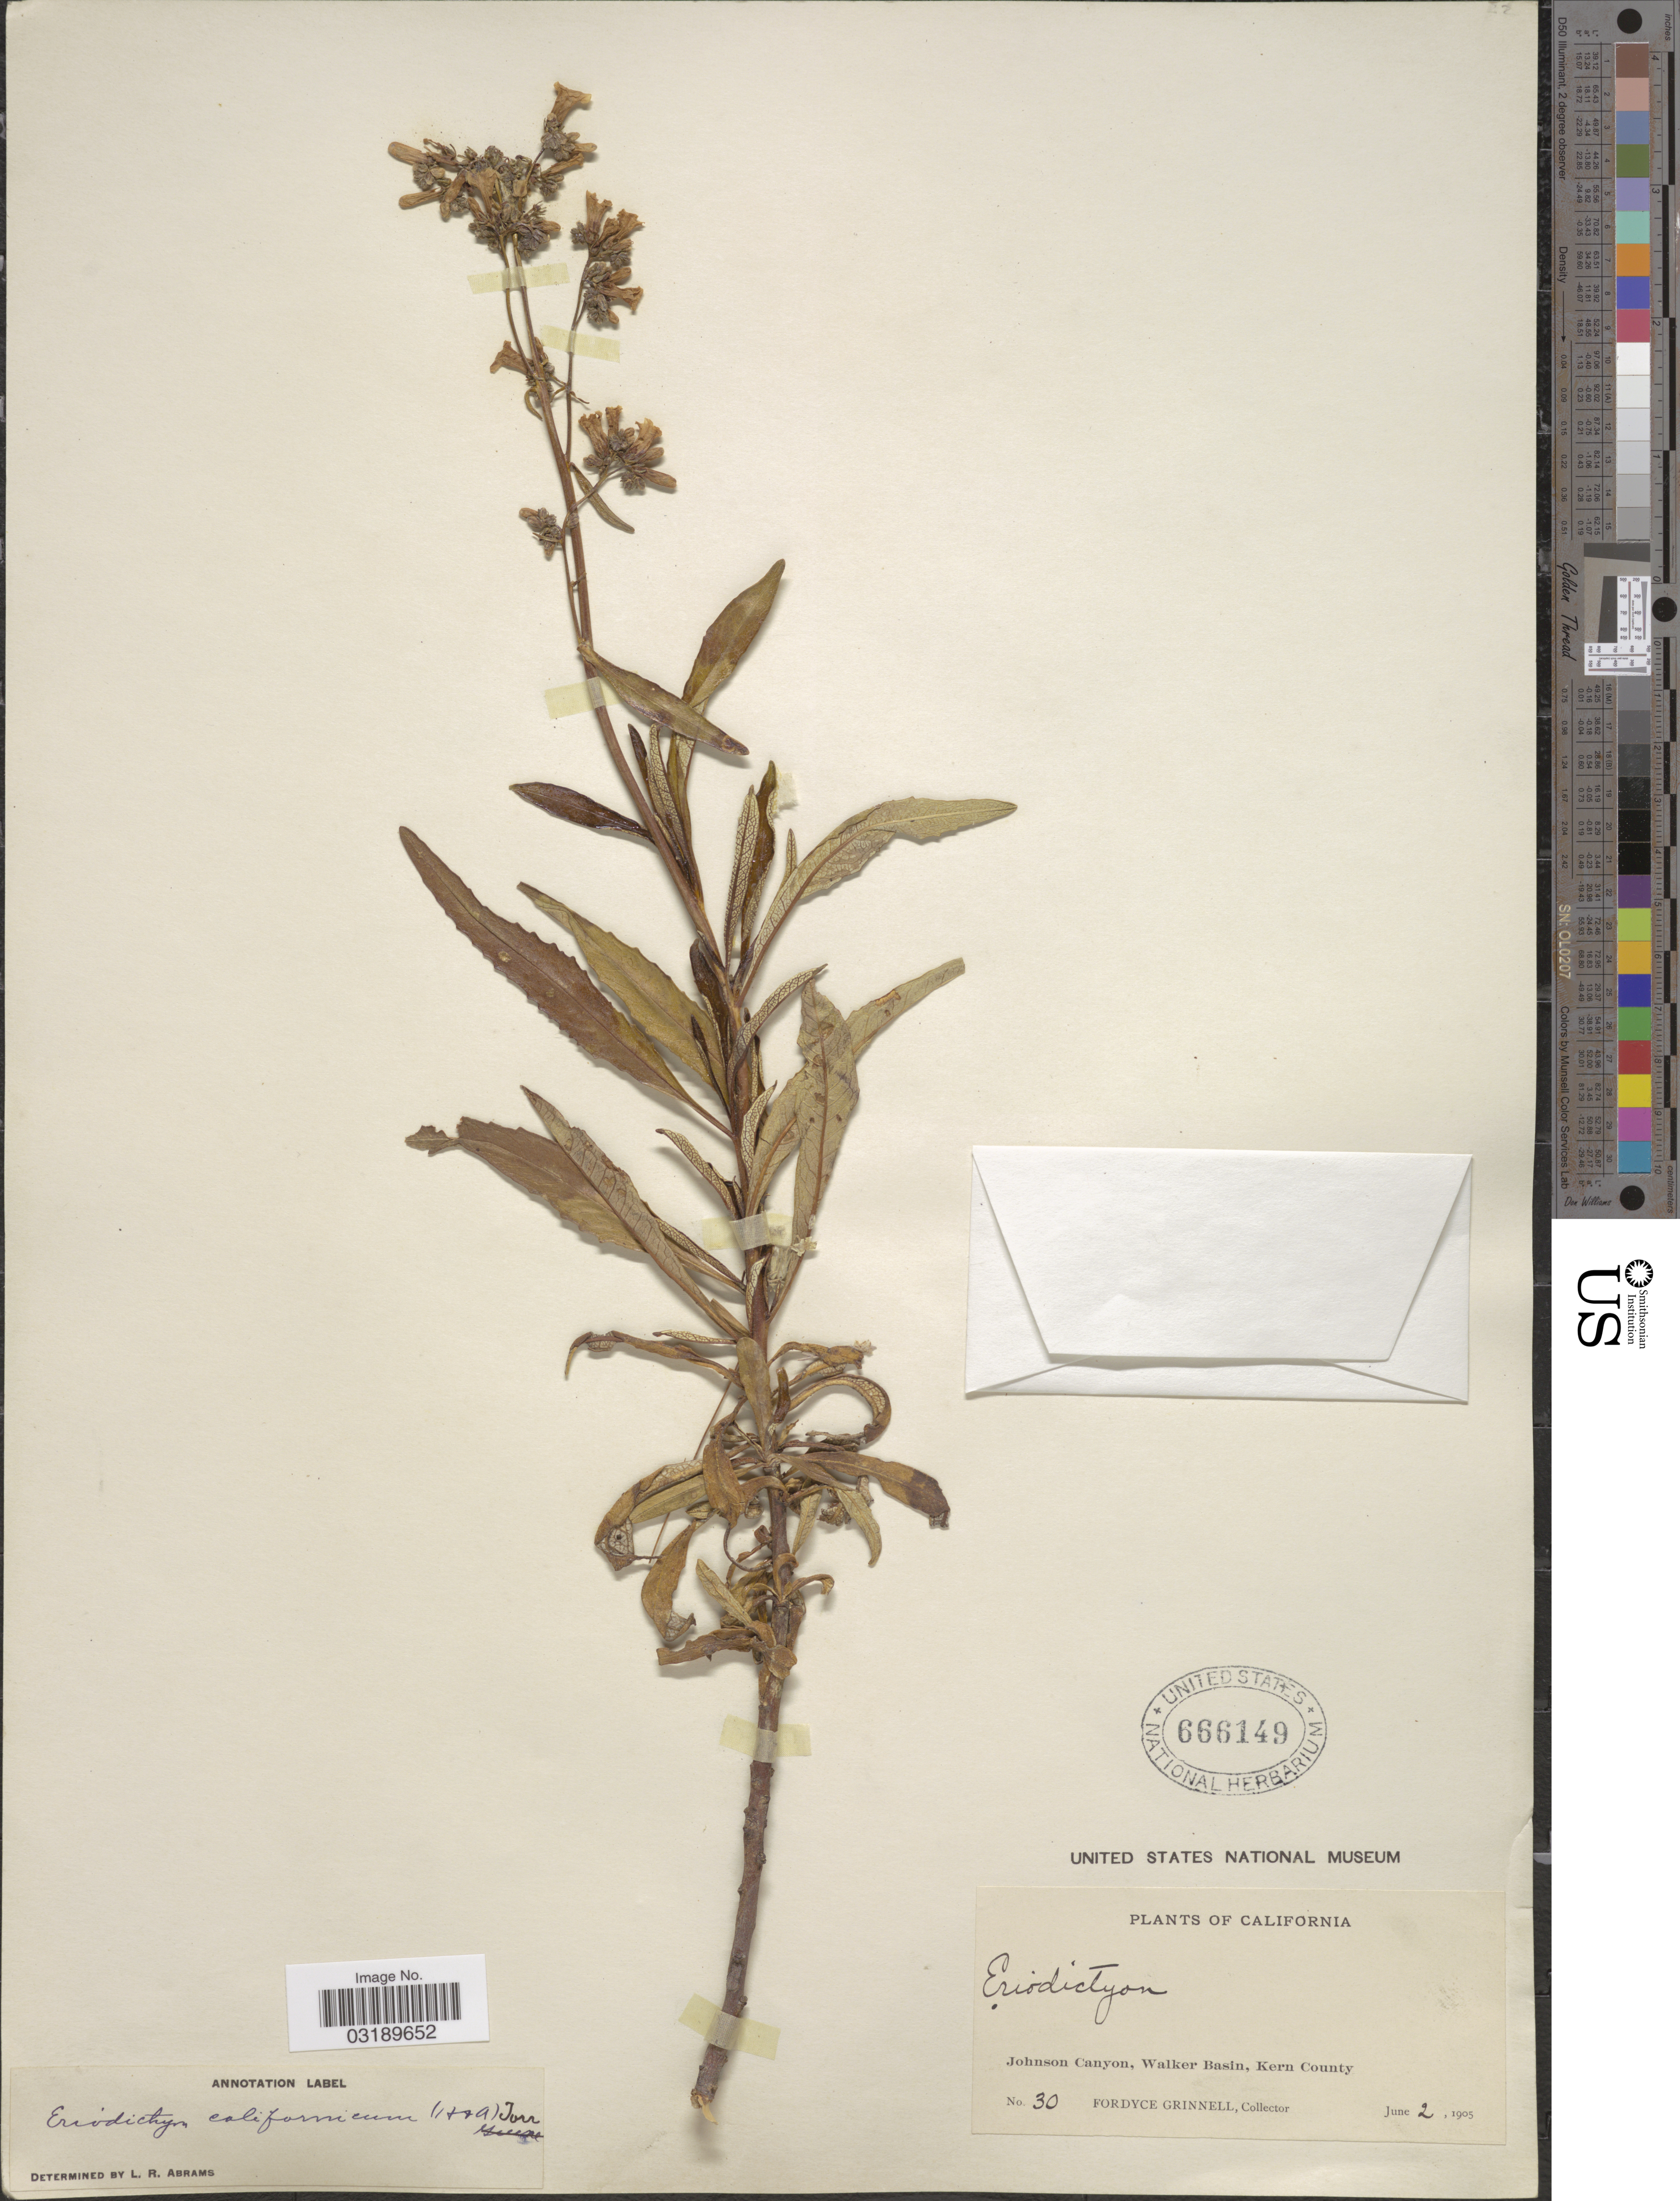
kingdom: Plantae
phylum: Tracheophyta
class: Magnoliopsida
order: Boraginales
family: Namaceae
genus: Eriodictyon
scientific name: Eriodictyon californicum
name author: (Hook. & Arn.) Torr.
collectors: F. Grinnell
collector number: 30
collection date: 1905-06-02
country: United States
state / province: California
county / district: Kern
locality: Johnson Canyon, Walker Basin, Kern County.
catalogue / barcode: US 666149